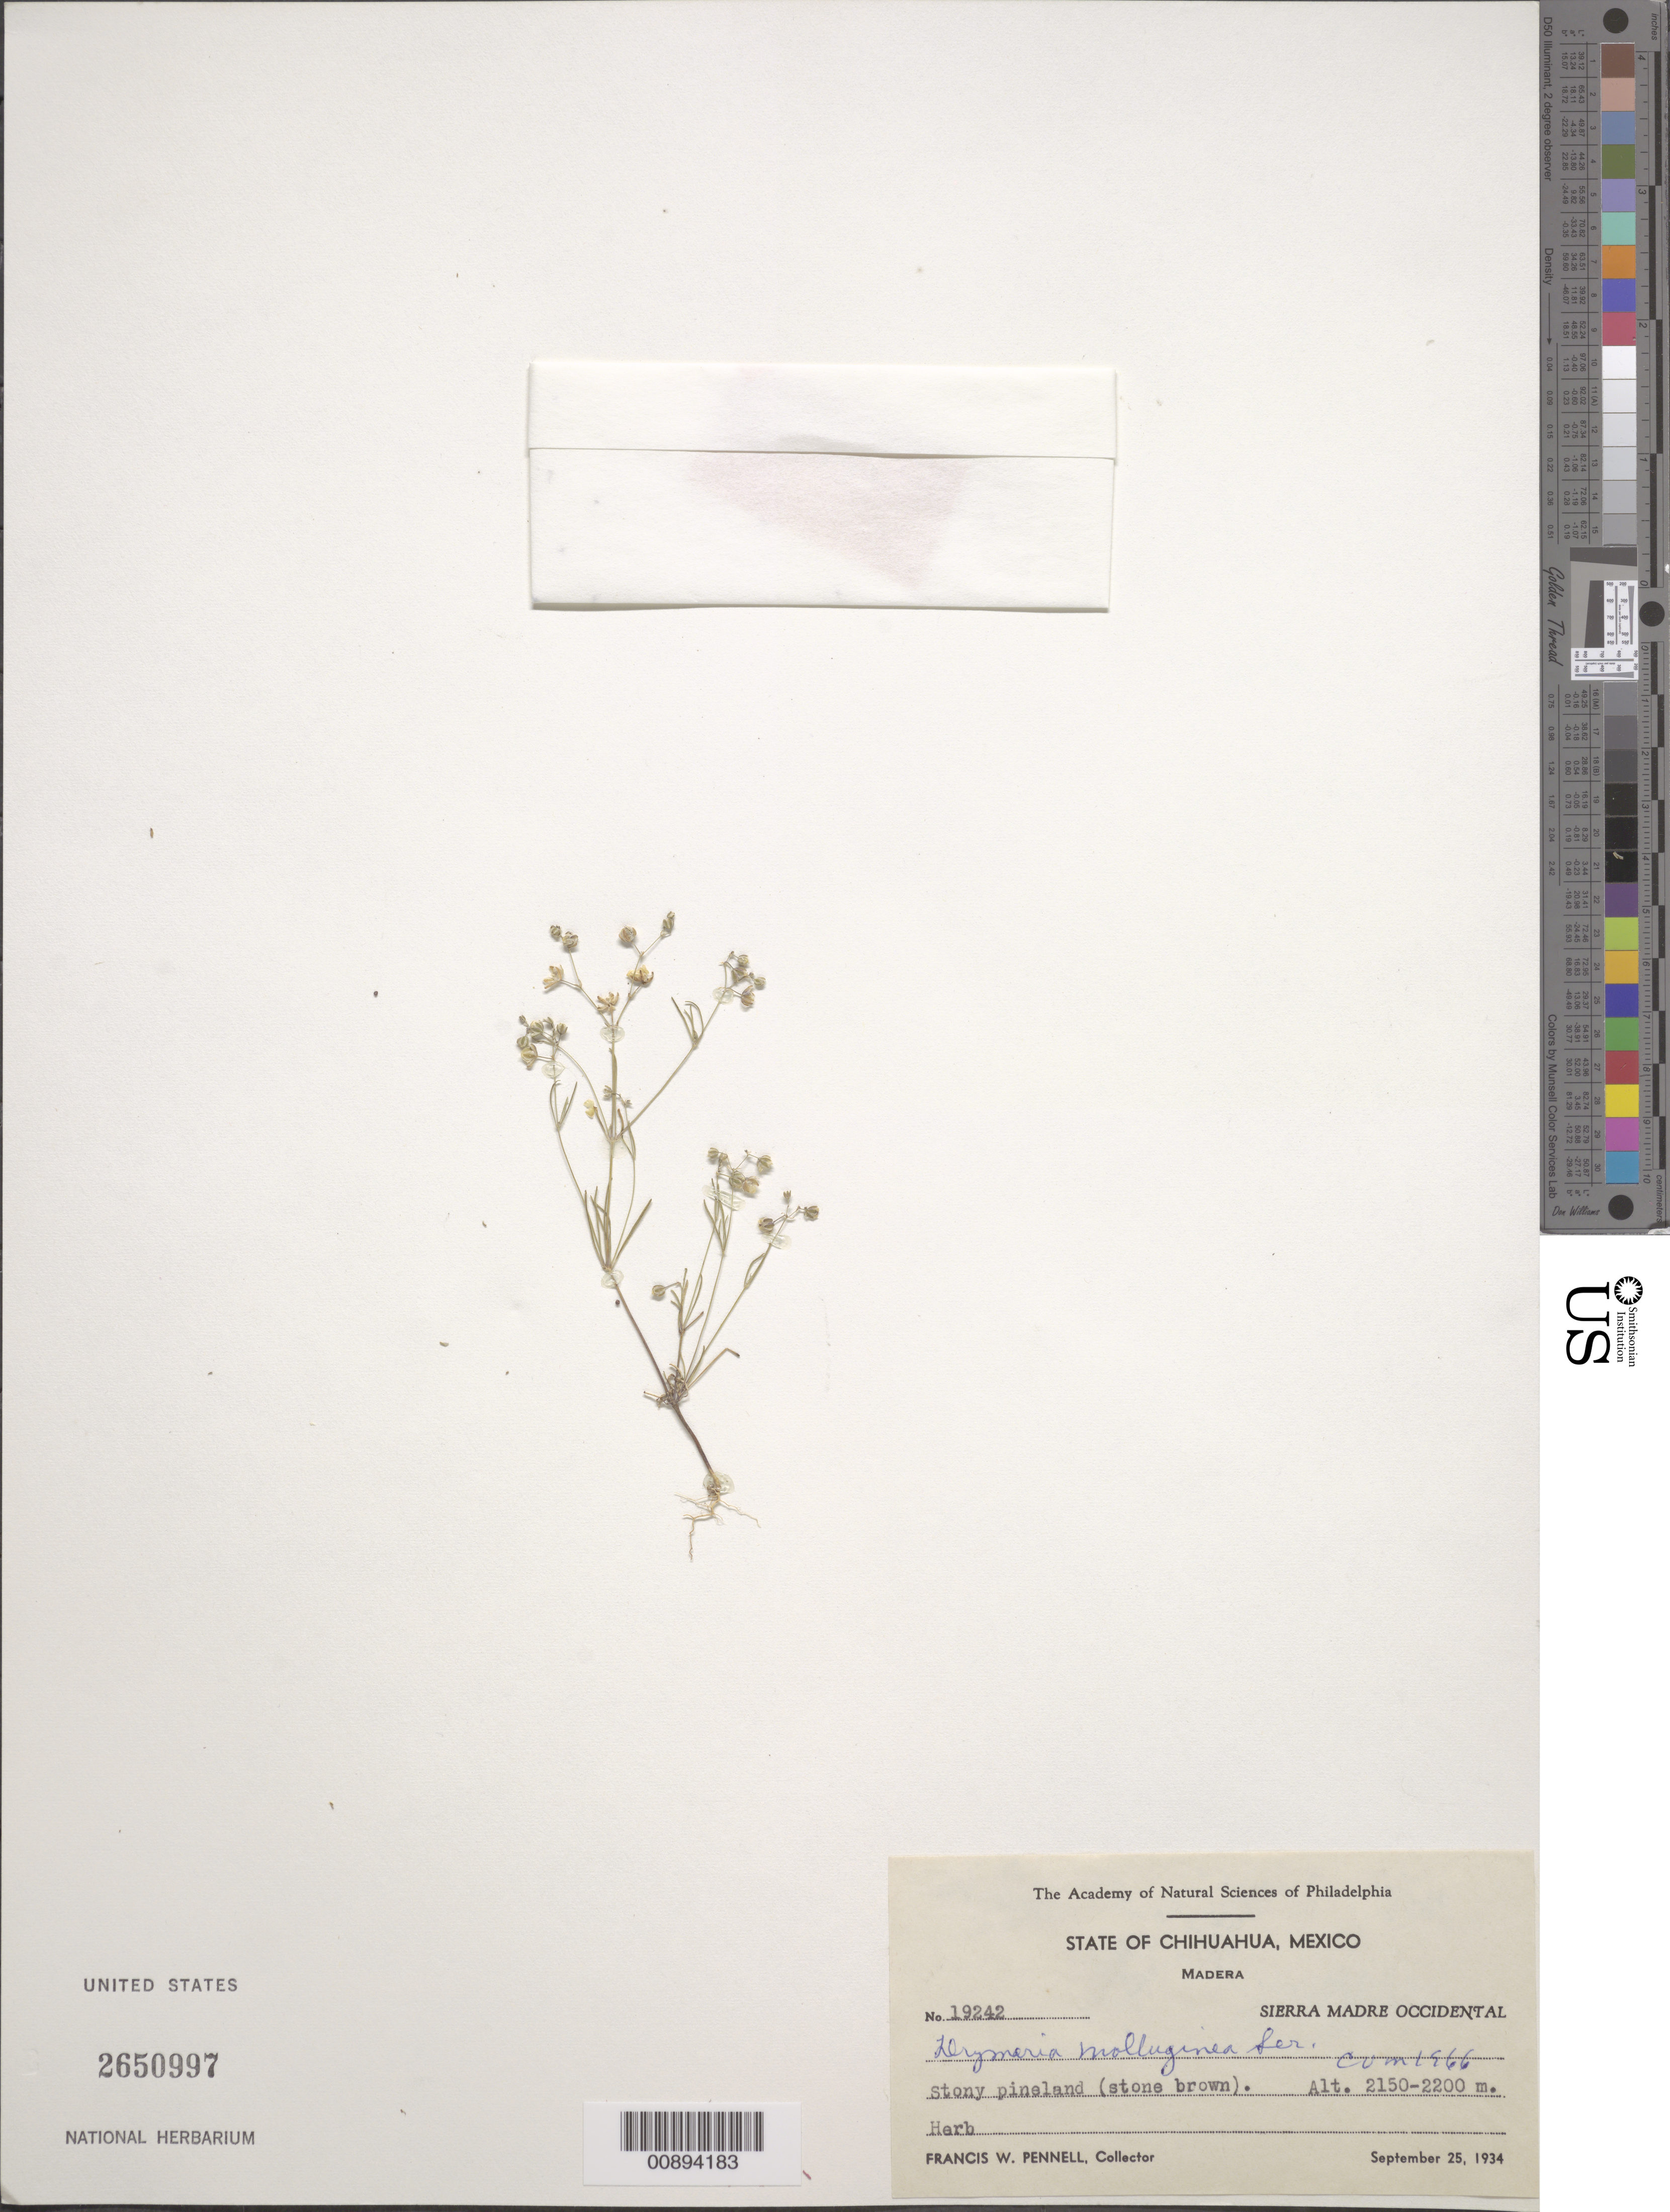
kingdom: Plantae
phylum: Tracheophyta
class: Magnoliopsida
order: Caryophyllales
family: Caryophyllaceae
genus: Drymaria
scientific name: Drymaria molluginea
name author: (Ser.) Didr.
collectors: F. W. Pennell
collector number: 19242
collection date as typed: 25 Sep 1934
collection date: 1934-09-25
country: Mexico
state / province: Chihuahua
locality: Madera. Sierra Madre Occidental, Chihuahua.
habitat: Stony pineland (Stone brown).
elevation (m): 2200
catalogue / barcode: US 2650997